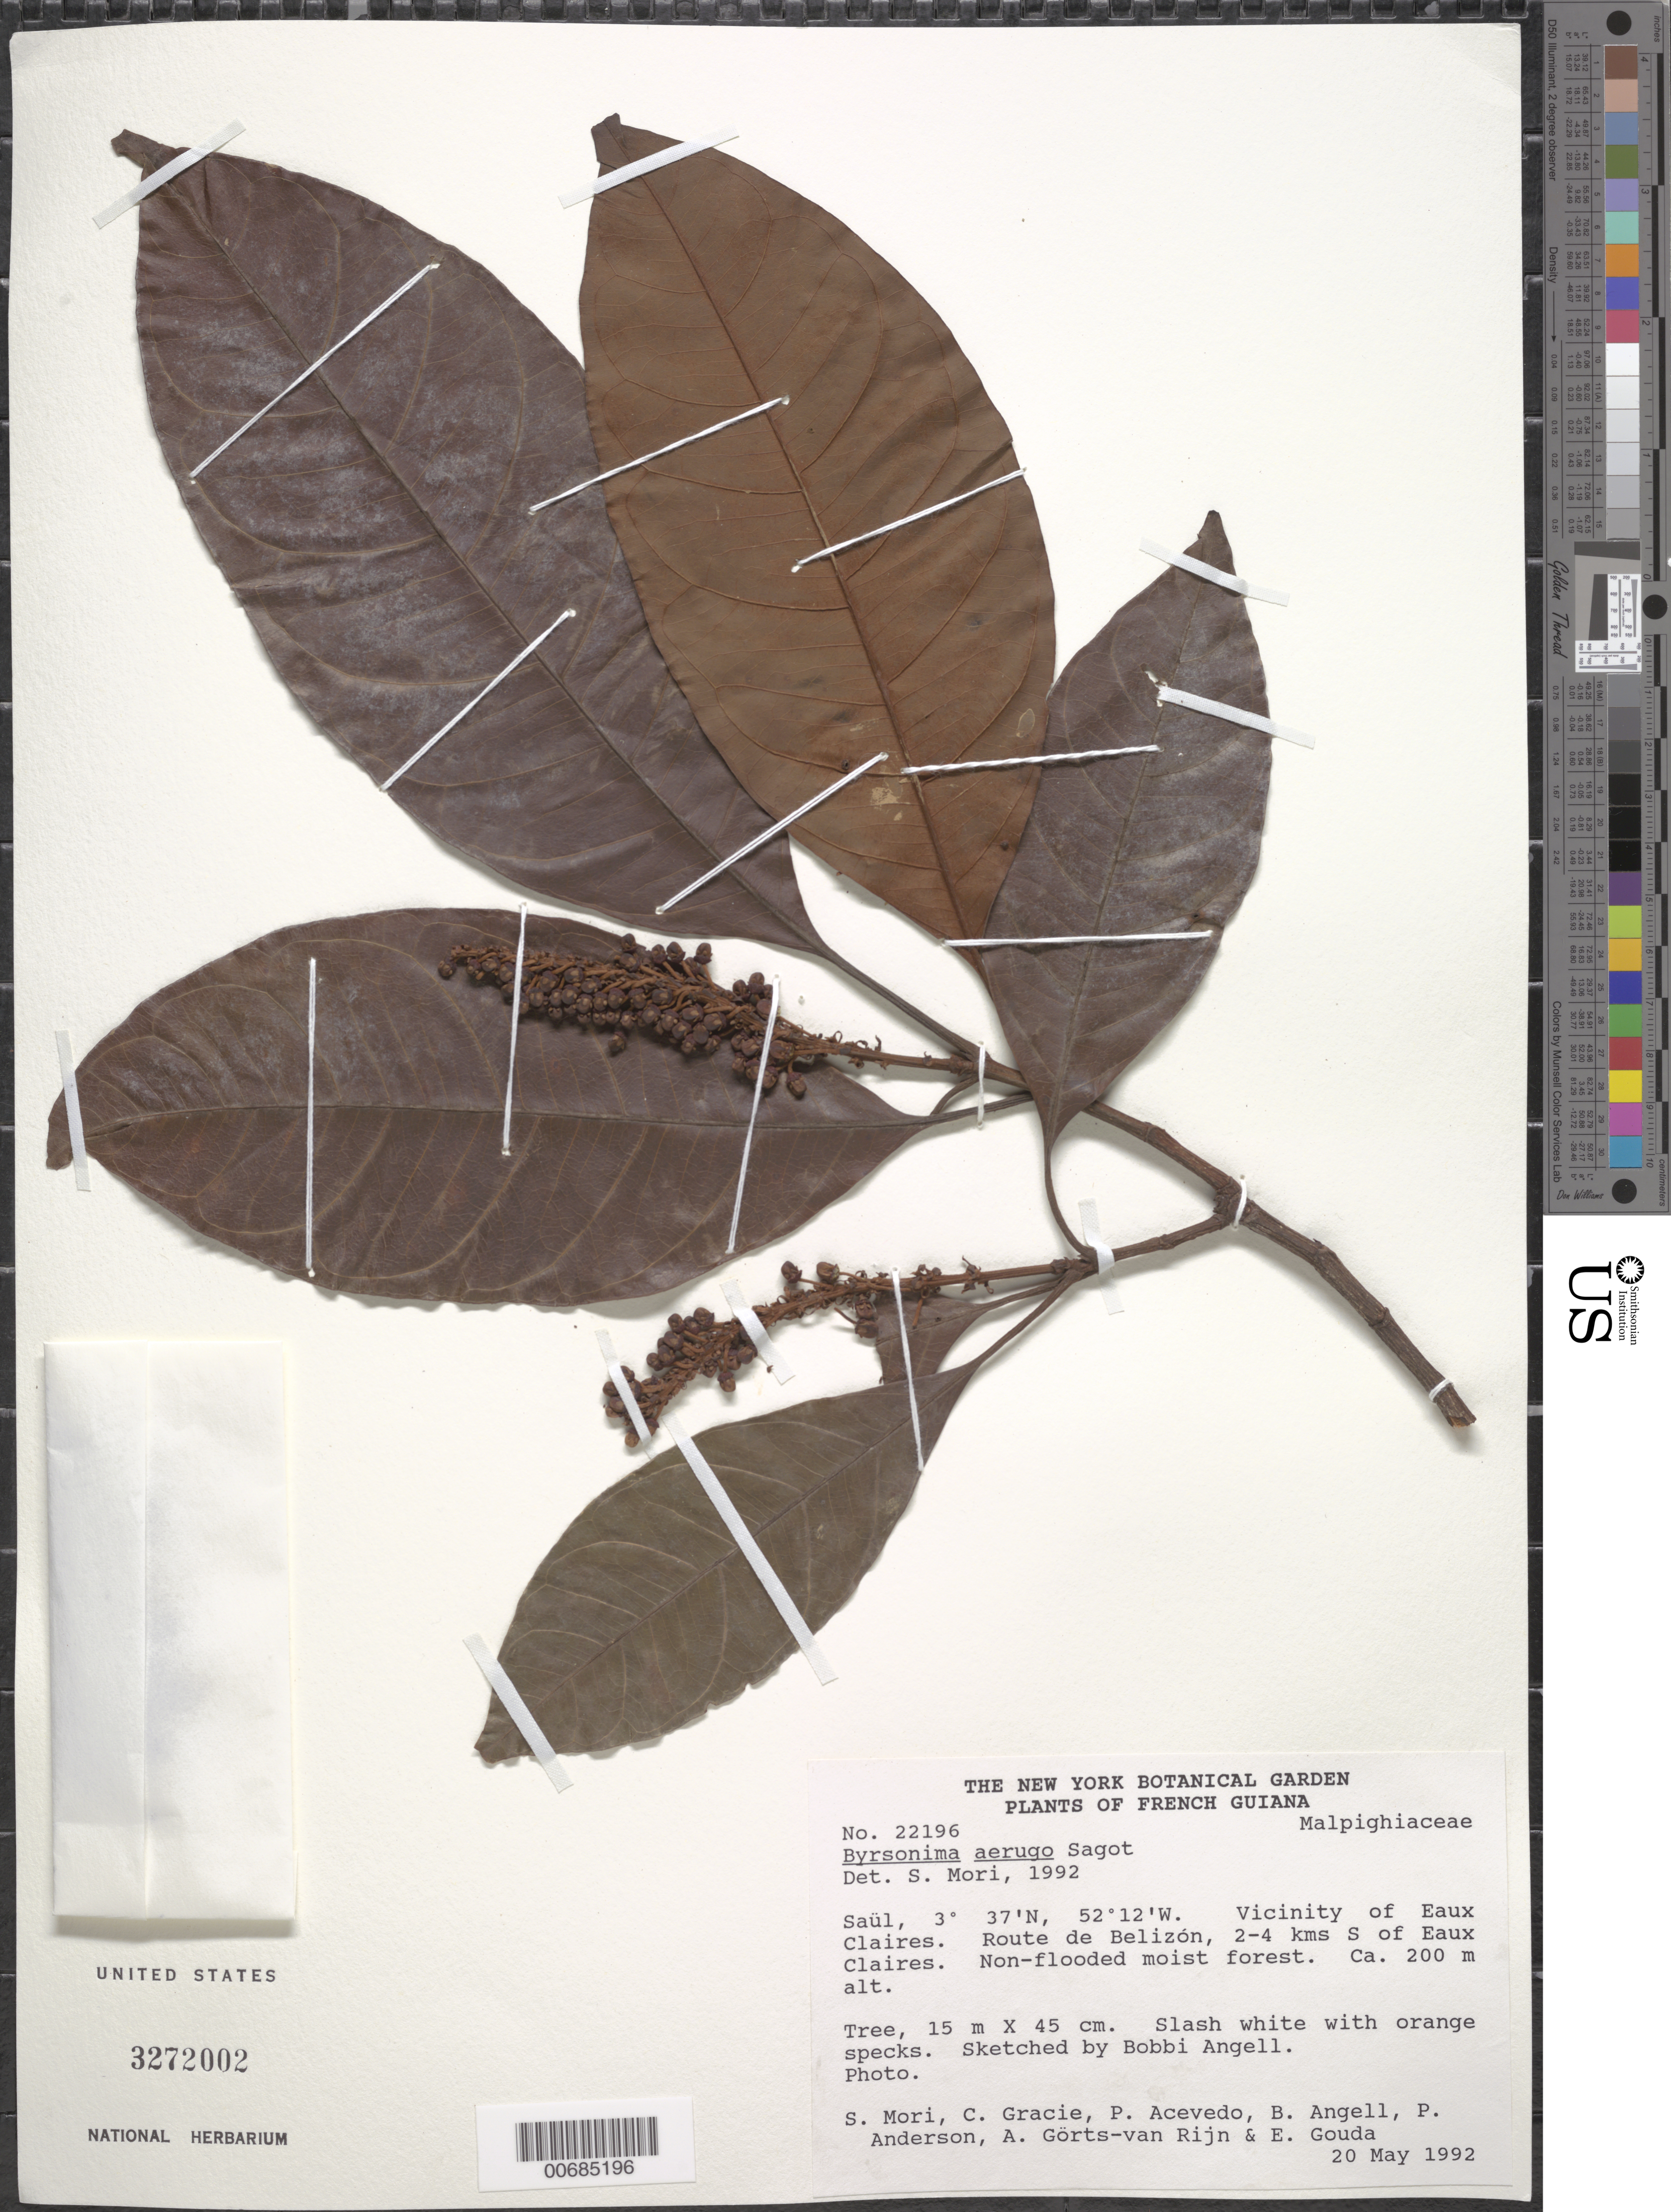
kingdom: Plantae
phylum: Tracheophyta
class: Magnoliopsida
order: Malpighiales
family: Malpighiaceae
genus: Byrsonima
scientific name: Byrsonima aerugo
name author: Sagot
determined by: Mori, Scott A.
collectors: S. Mori, C. A. Gracie, P. Acevedo-Rodr., Bobbi Angell & P. Anderson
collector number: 22196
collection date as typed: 20-May-92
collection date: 1992-05-20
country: French Guiana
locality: Saül, near Eaux Claires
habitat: Non-flooded moist forest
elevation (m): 200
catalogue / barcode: US 3272002